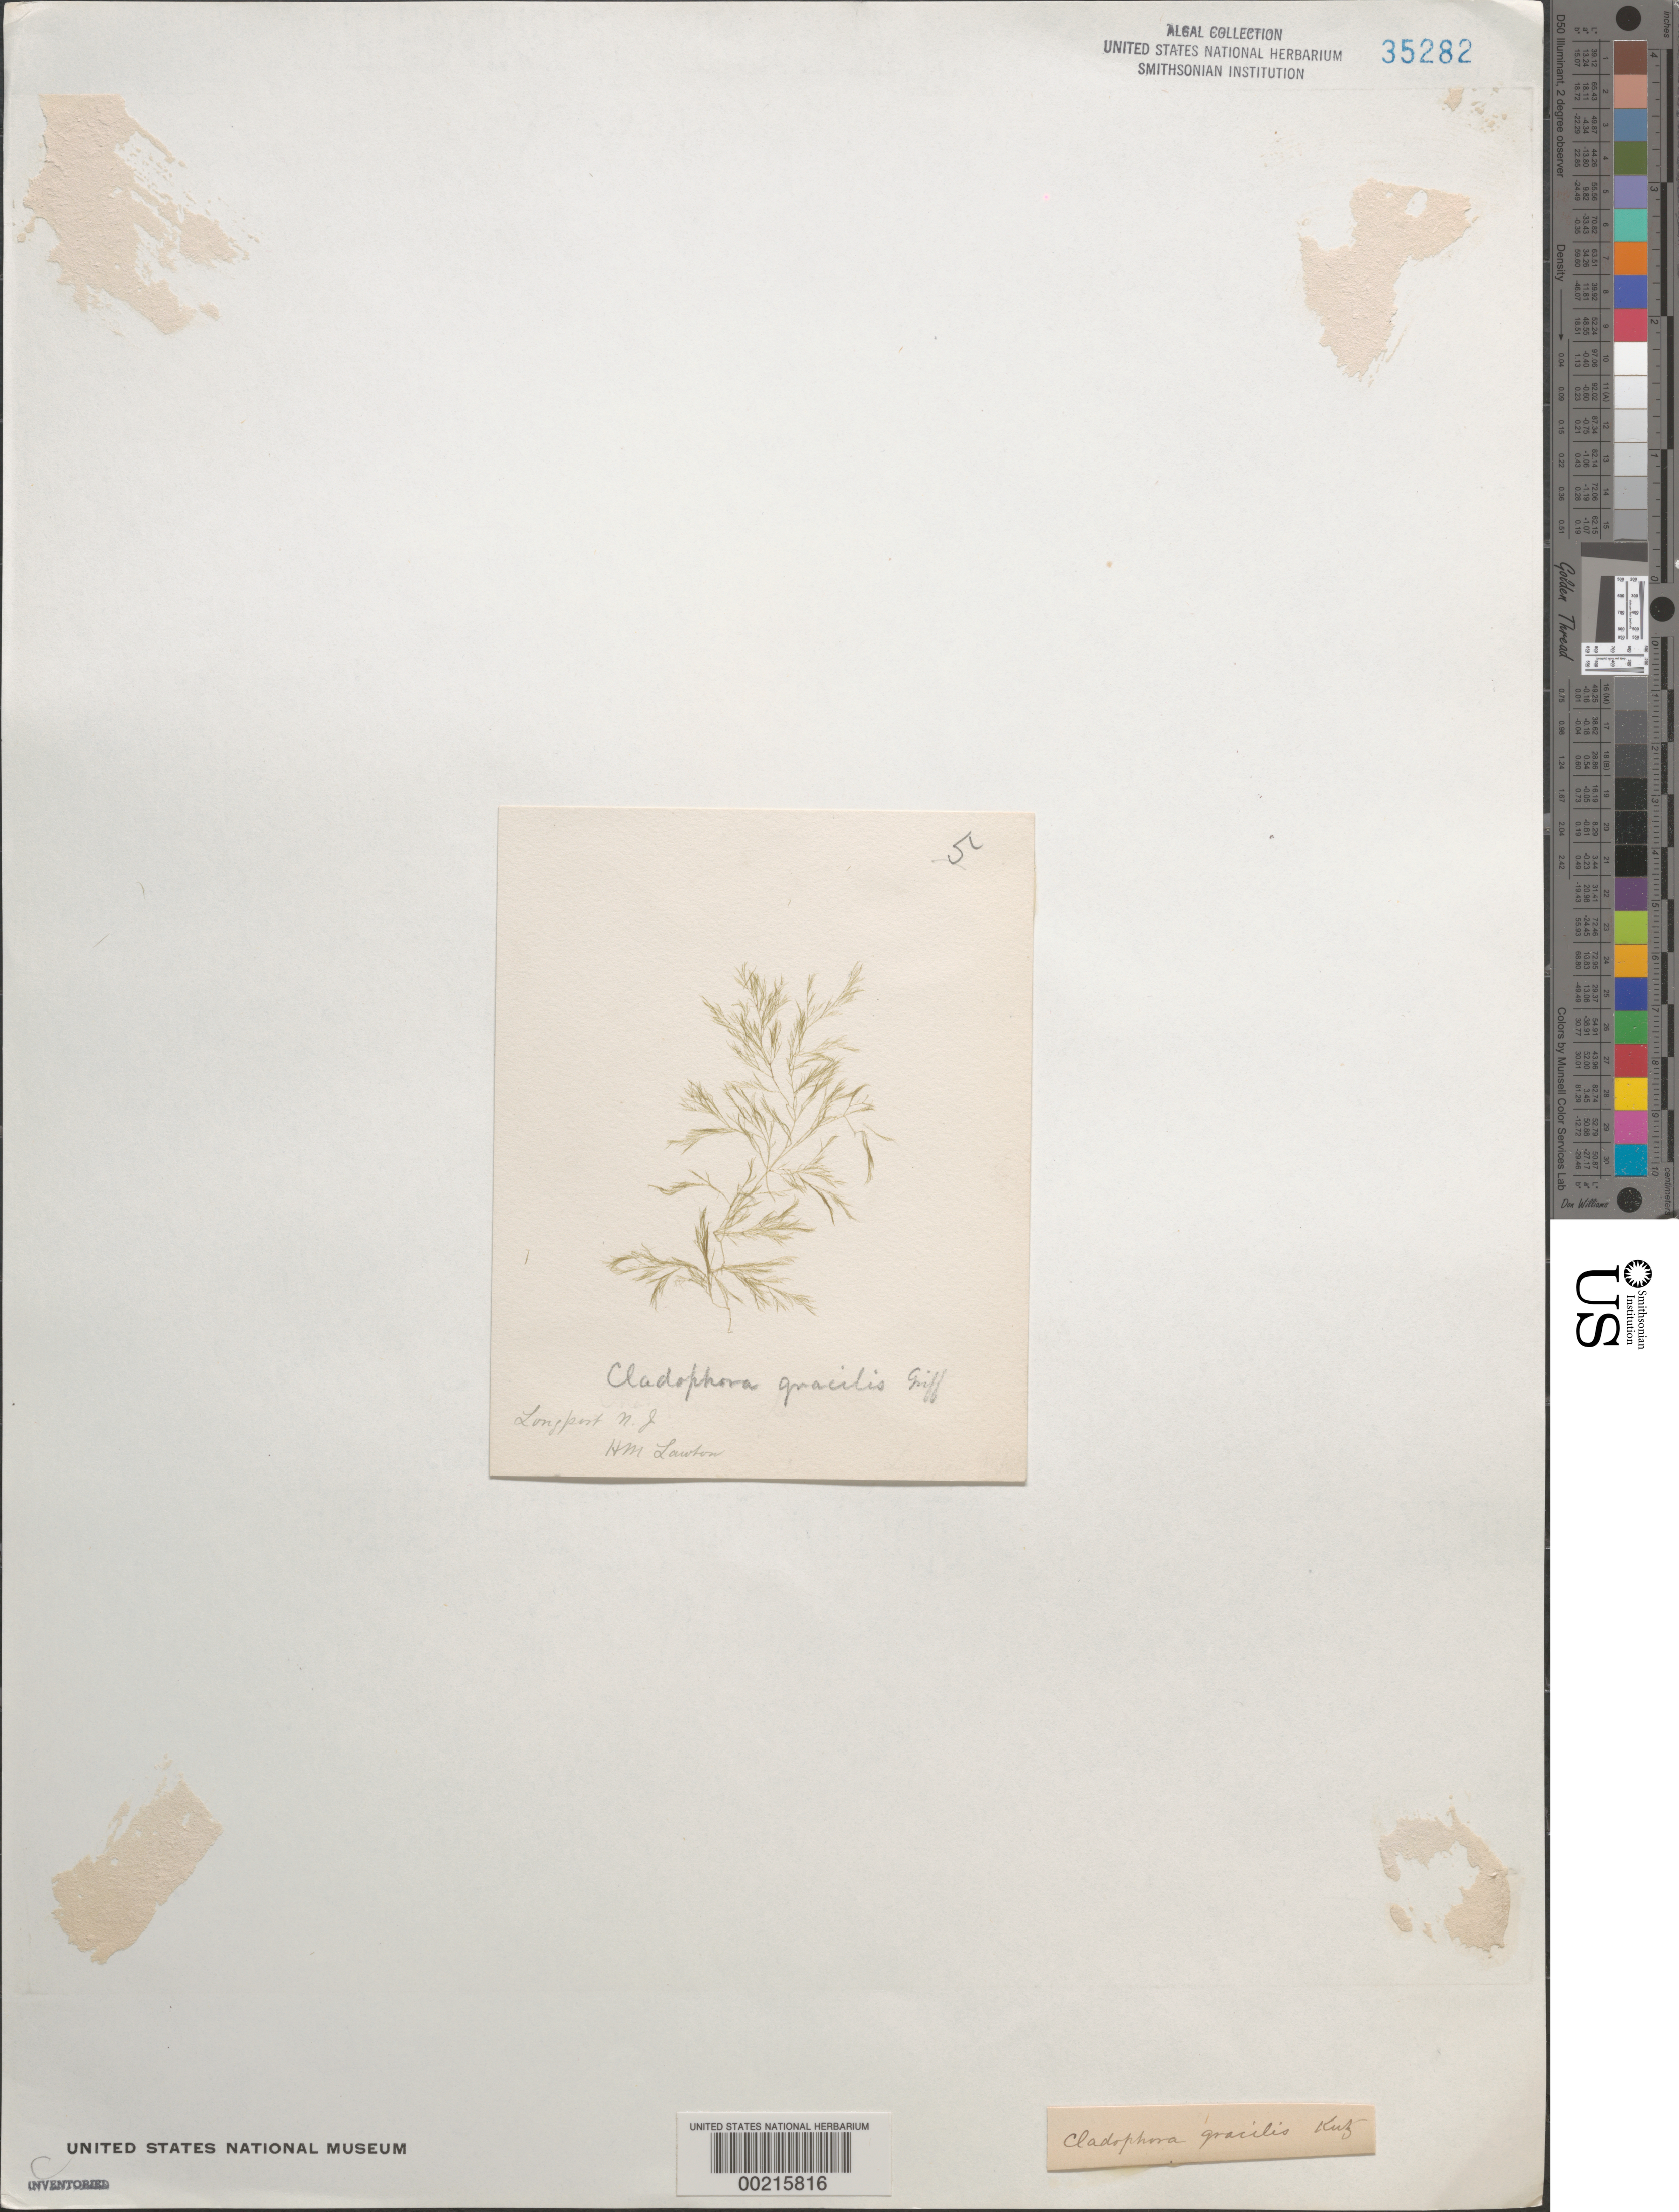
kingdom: Plantae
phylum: Chlorophyta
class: Ulvophyceae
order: Cladophorales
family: Cladophoraceae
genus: Cladophora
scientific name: Cladophora gracilis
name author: (Griff.) Kütz.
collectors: H. Lawton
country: United States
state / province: New Jersey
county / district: Atlantic County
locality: Longport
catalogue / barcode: US 35282